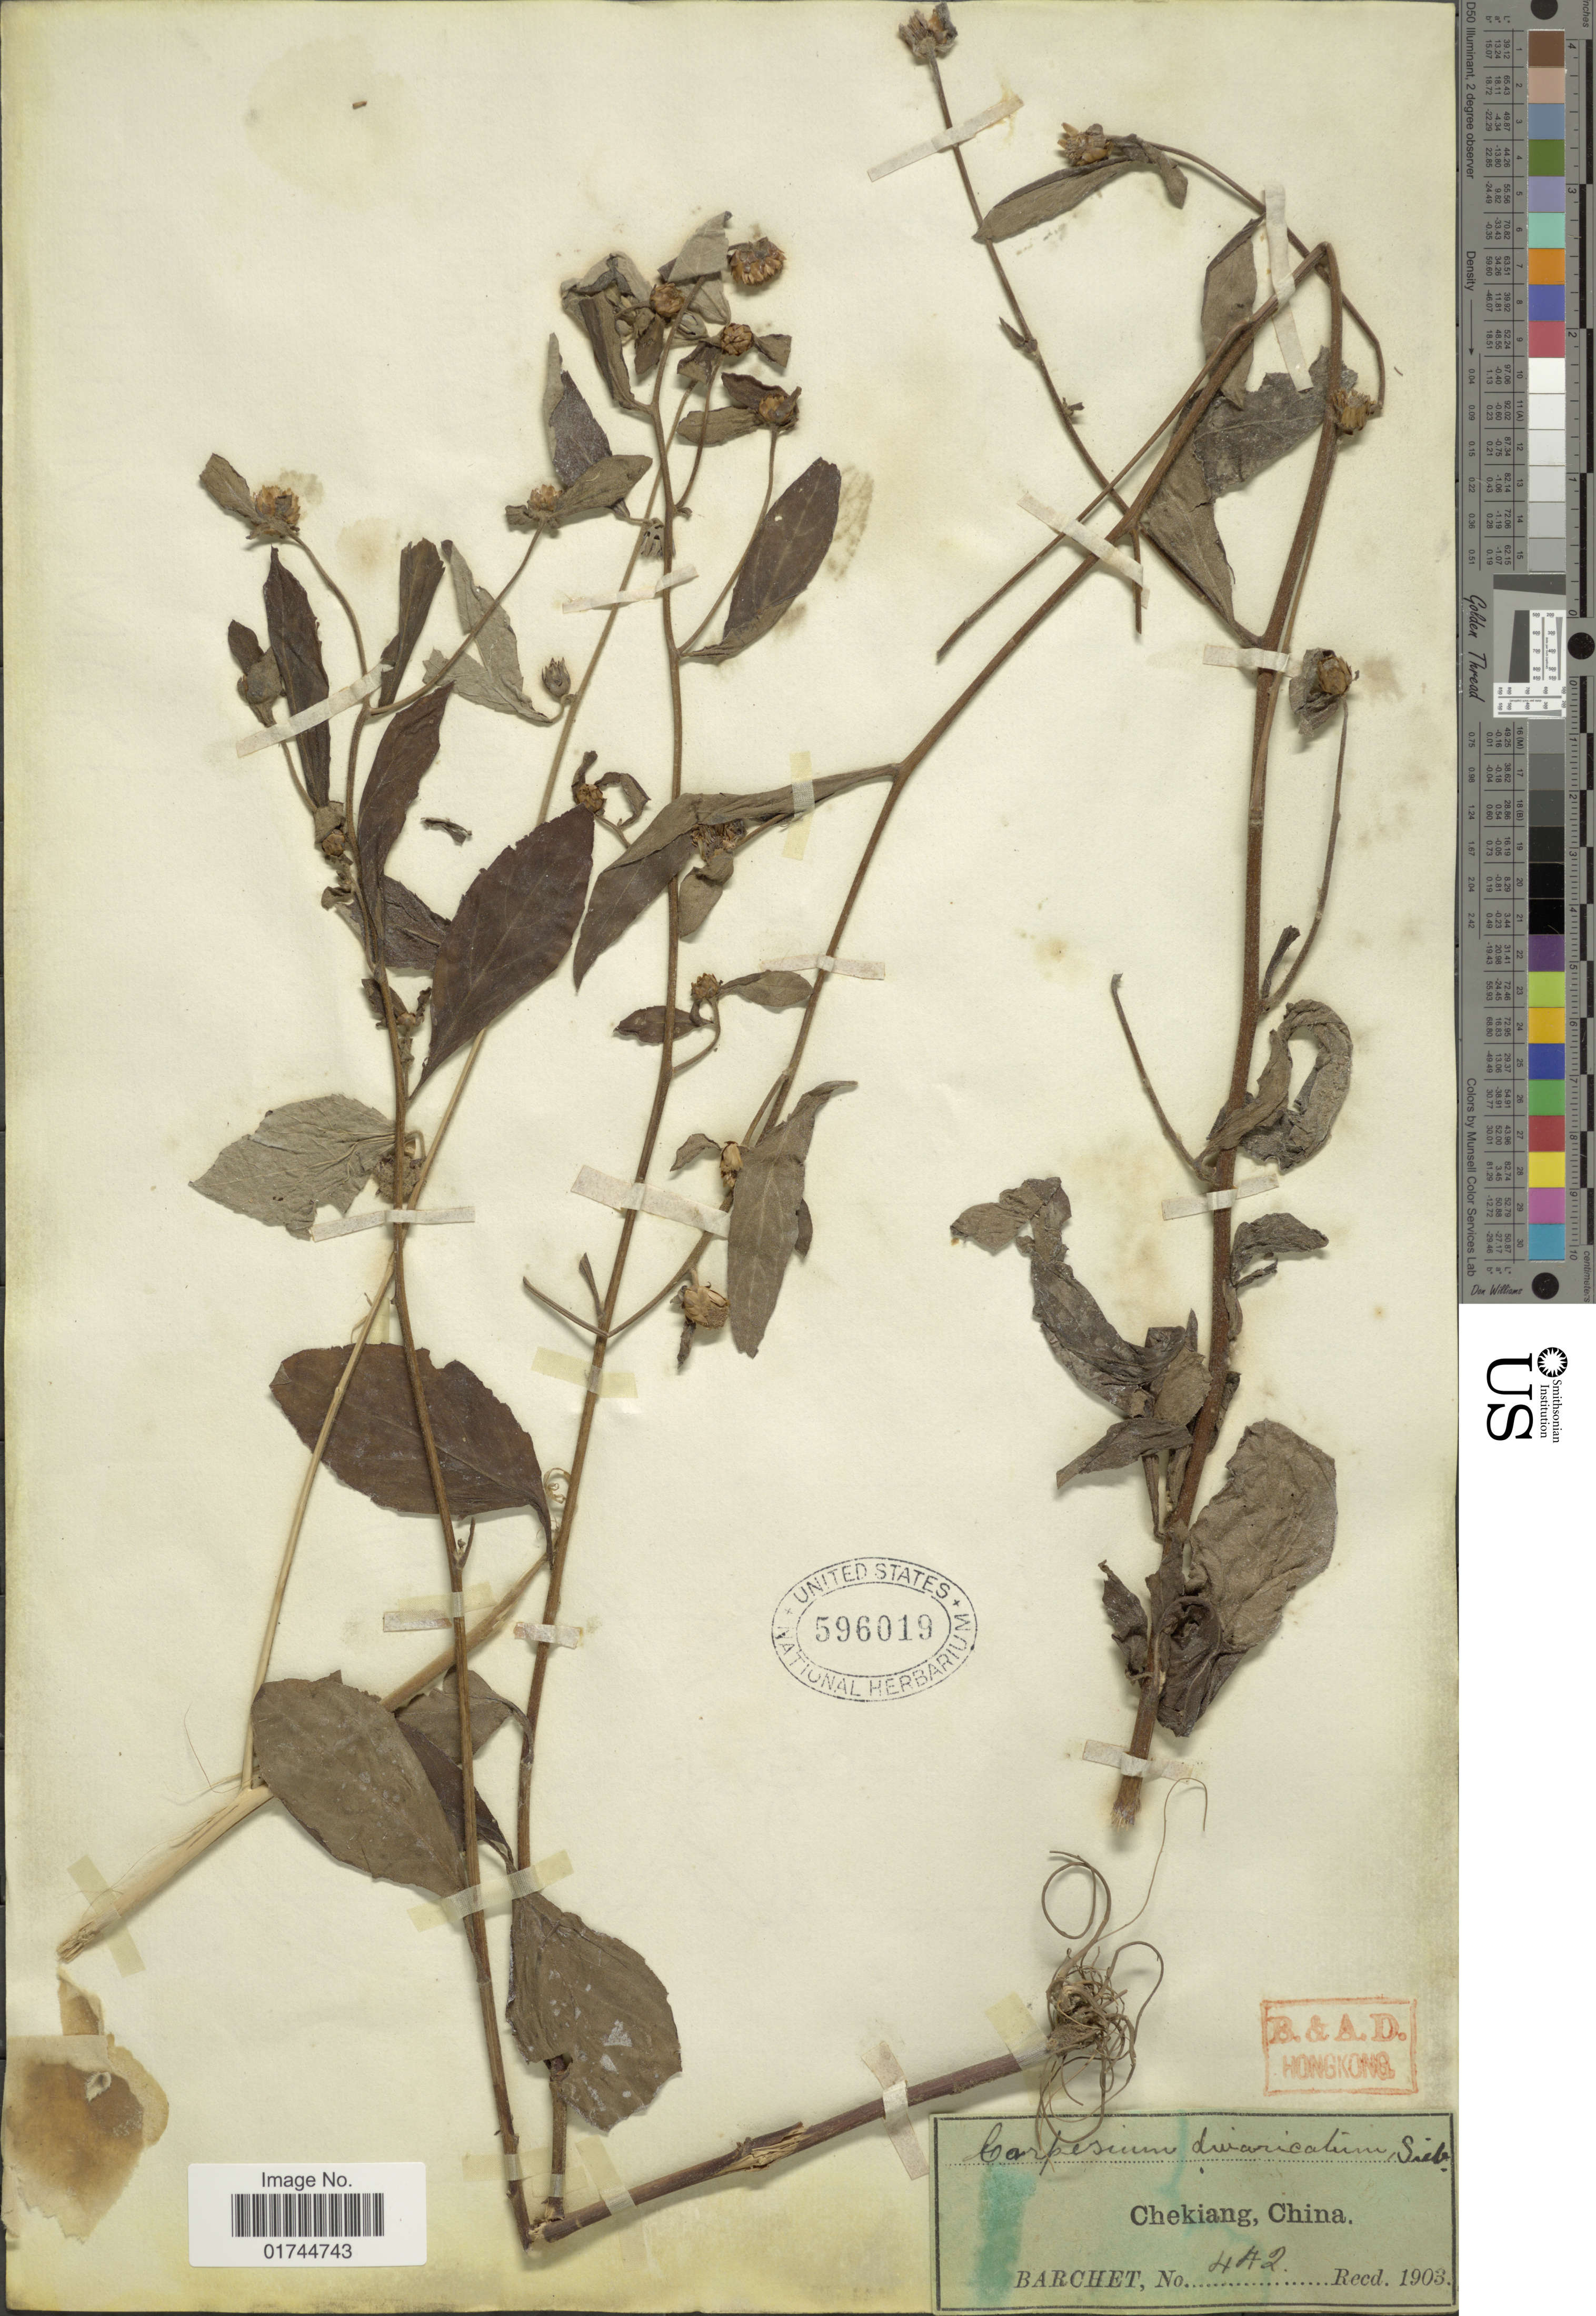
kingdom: Plantae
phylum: Tracheophyta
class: Magnoliopsida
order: Asterales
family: Asteraceae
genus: Carpesium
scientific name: Carpesium divarticatum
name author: Siebold & Zucc.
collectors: Barchet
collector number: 442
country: China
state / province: Zhejiang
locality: Chekiang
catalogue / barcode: US 596019